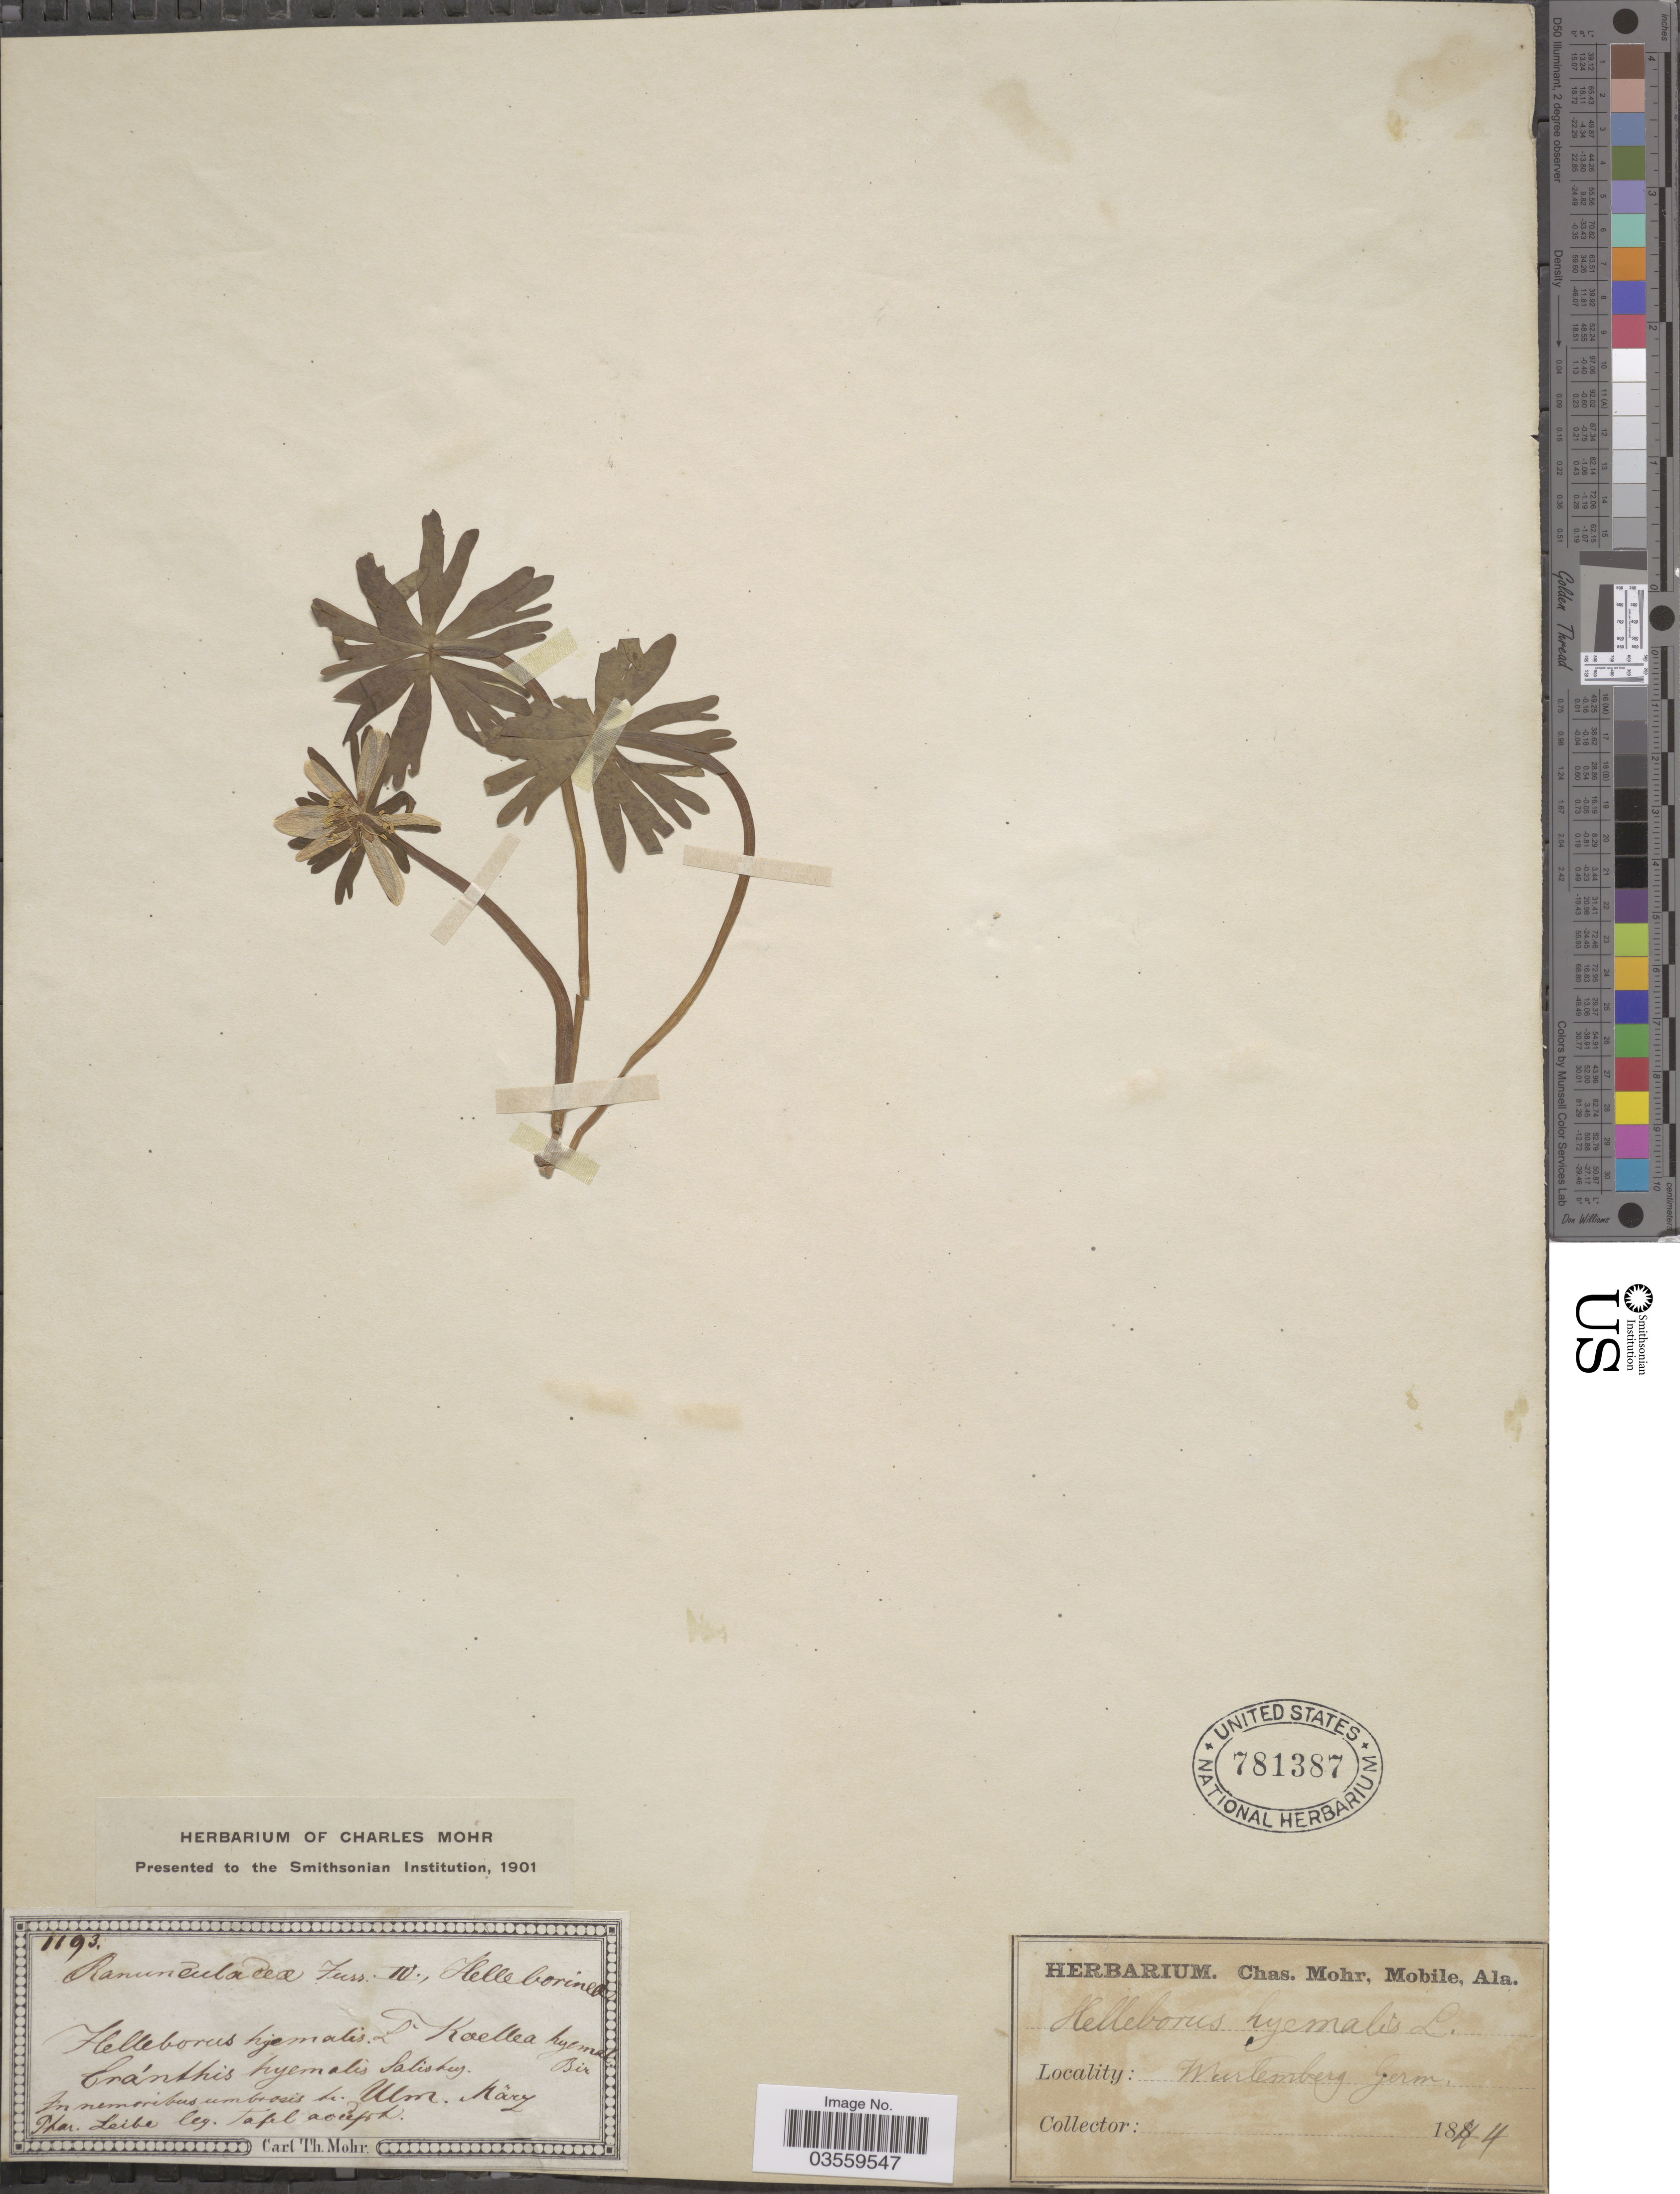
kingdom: Plantae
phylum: Tracheophyta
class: Magnoliopsida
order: Ranunculales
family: Ranunculaceae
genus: Eranthis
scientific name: Eranthis hyemalis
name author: (L.) Salisb.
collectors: Mohr, C. T. (herbarium)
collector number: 1193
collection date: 1844-03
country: Germany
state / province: Baden-Württemberg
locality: Eránthis hyemalis Salisburg. In nemoribus umbrosis bei Ulm. Märy [interpreted]. Wurtemberg.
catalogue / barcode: US 781387